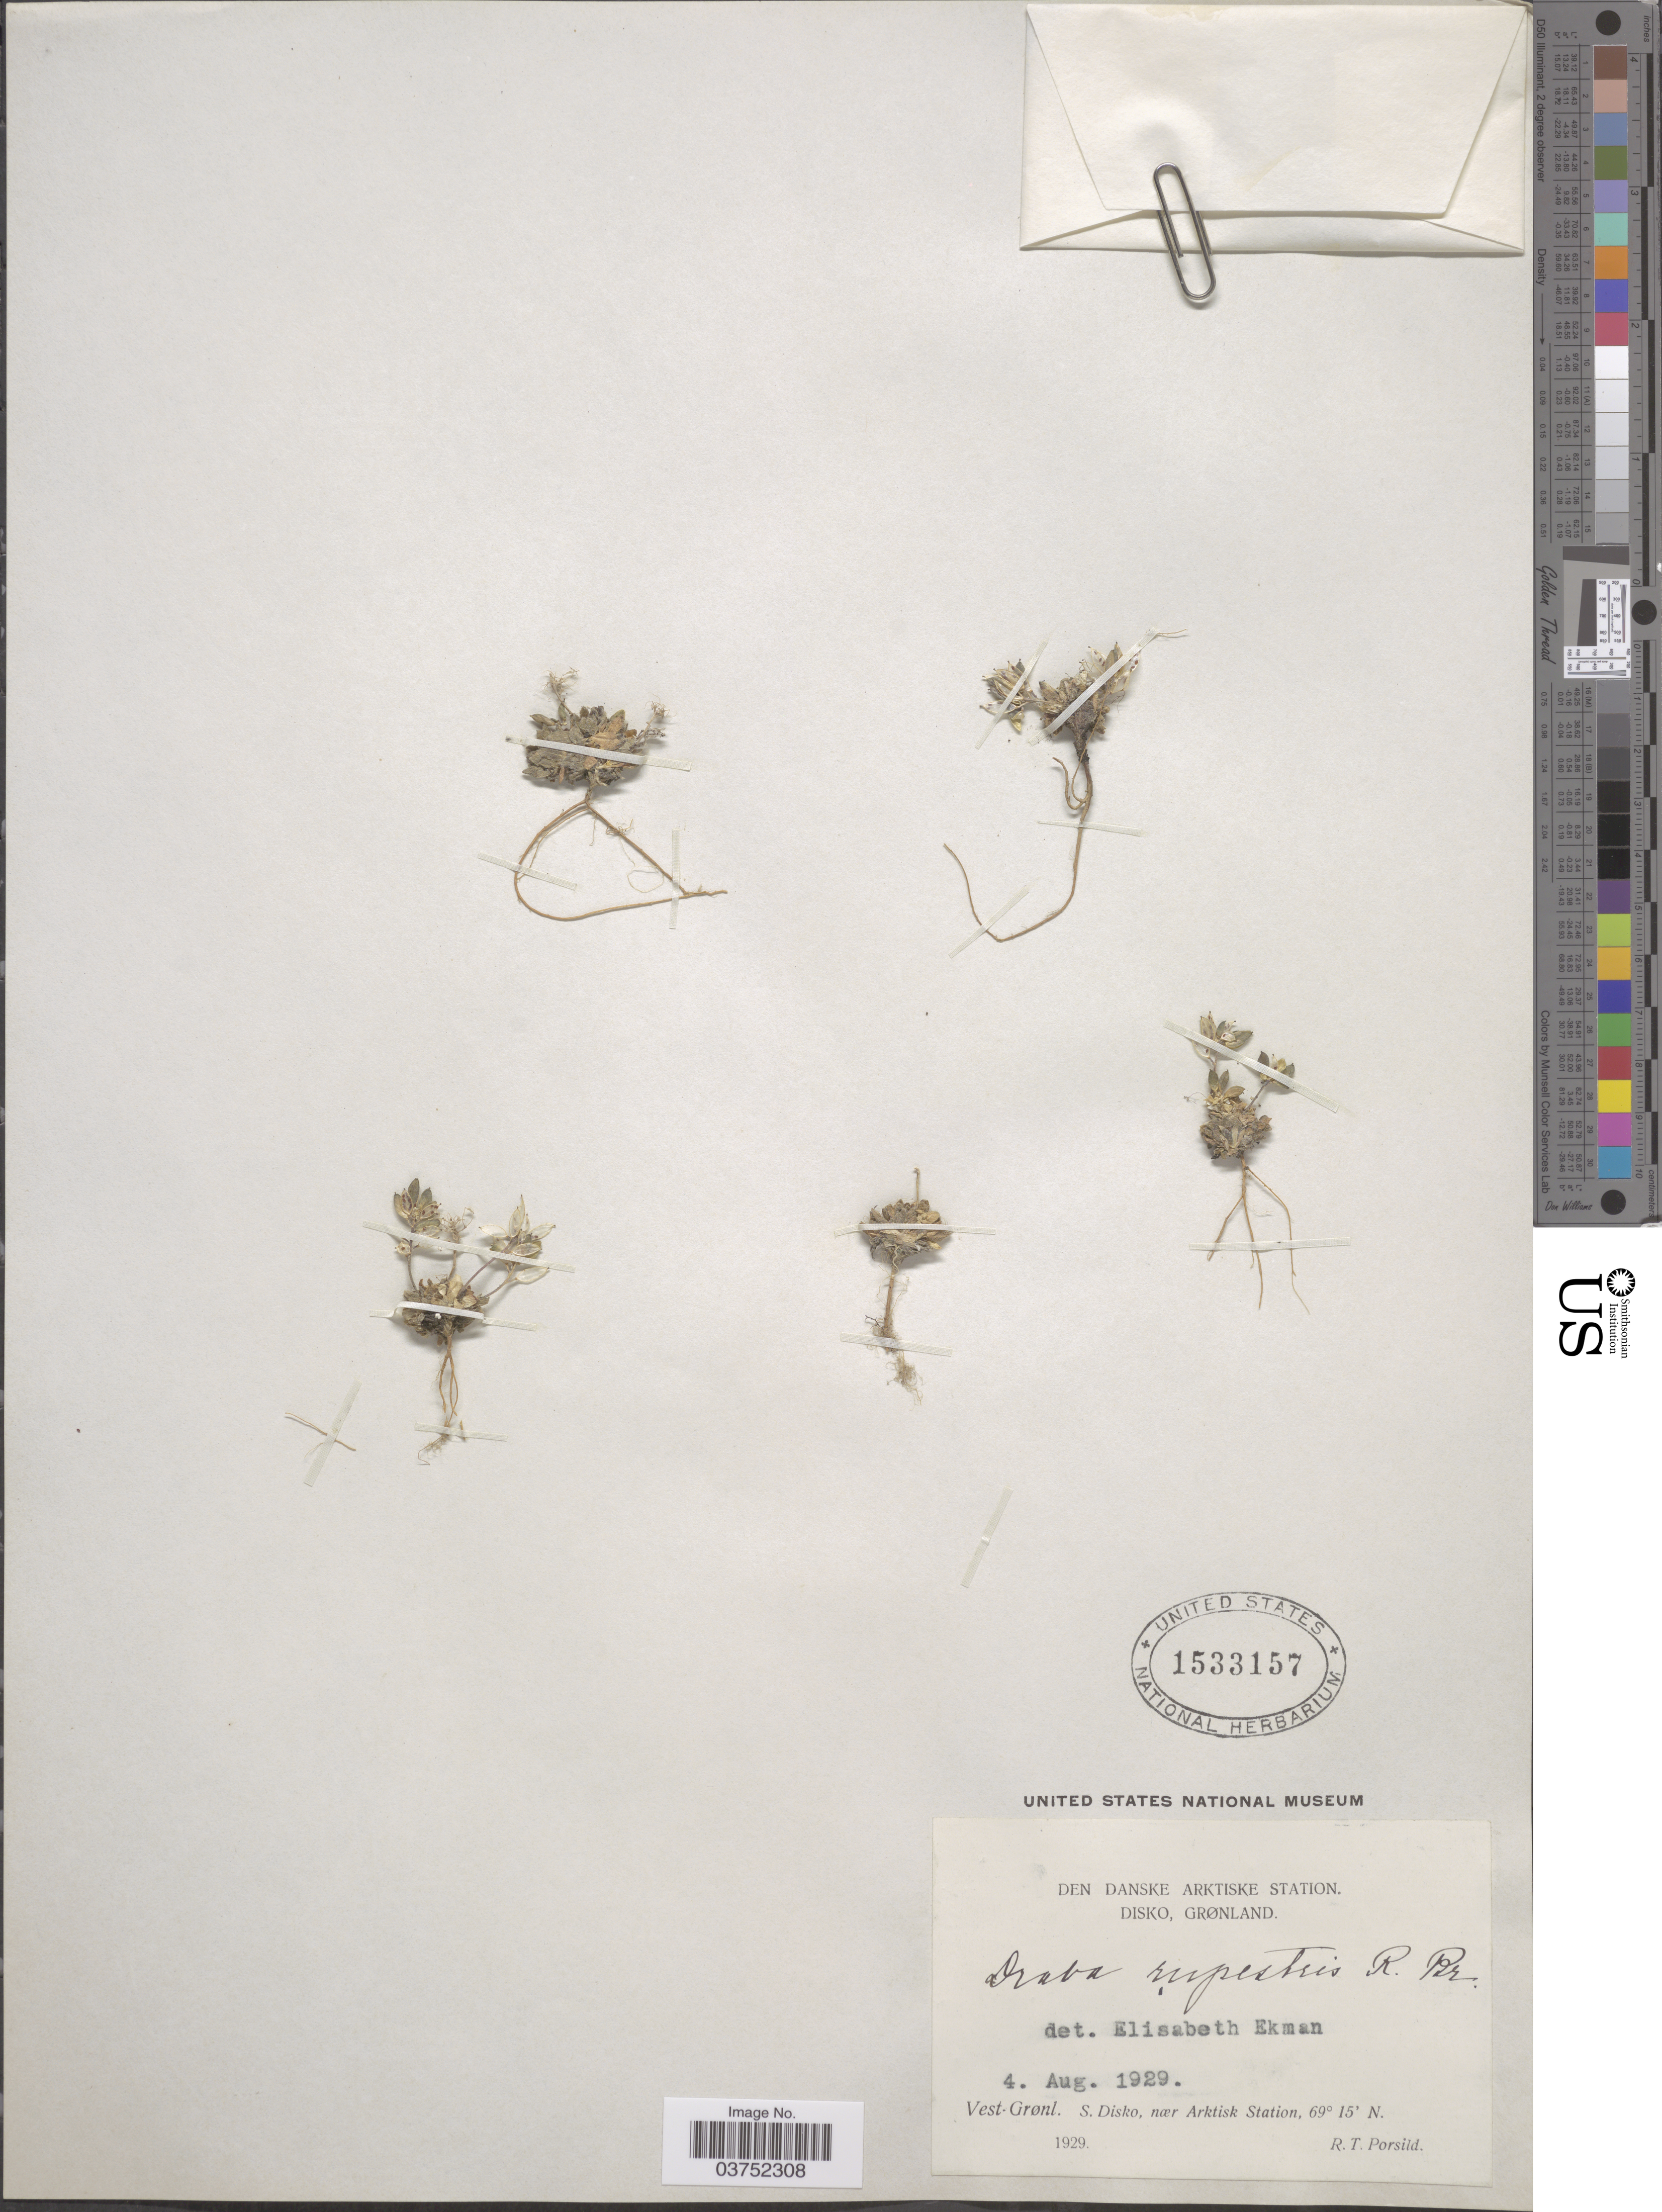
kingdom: Plantae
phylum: Tracheophyta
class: Magnoliopsida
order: Brassicales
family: Brassicaceae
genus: Draba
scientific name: Draba rupestris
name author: W.T. Aiton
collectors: R. T. Porsild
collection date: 1929-08-04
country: Greenland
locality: Den Danske Arktiske Station. Disko, Grønland. Vest-Grønl. S.Disko, nær Arktisk Station.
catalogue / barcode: US 1533157